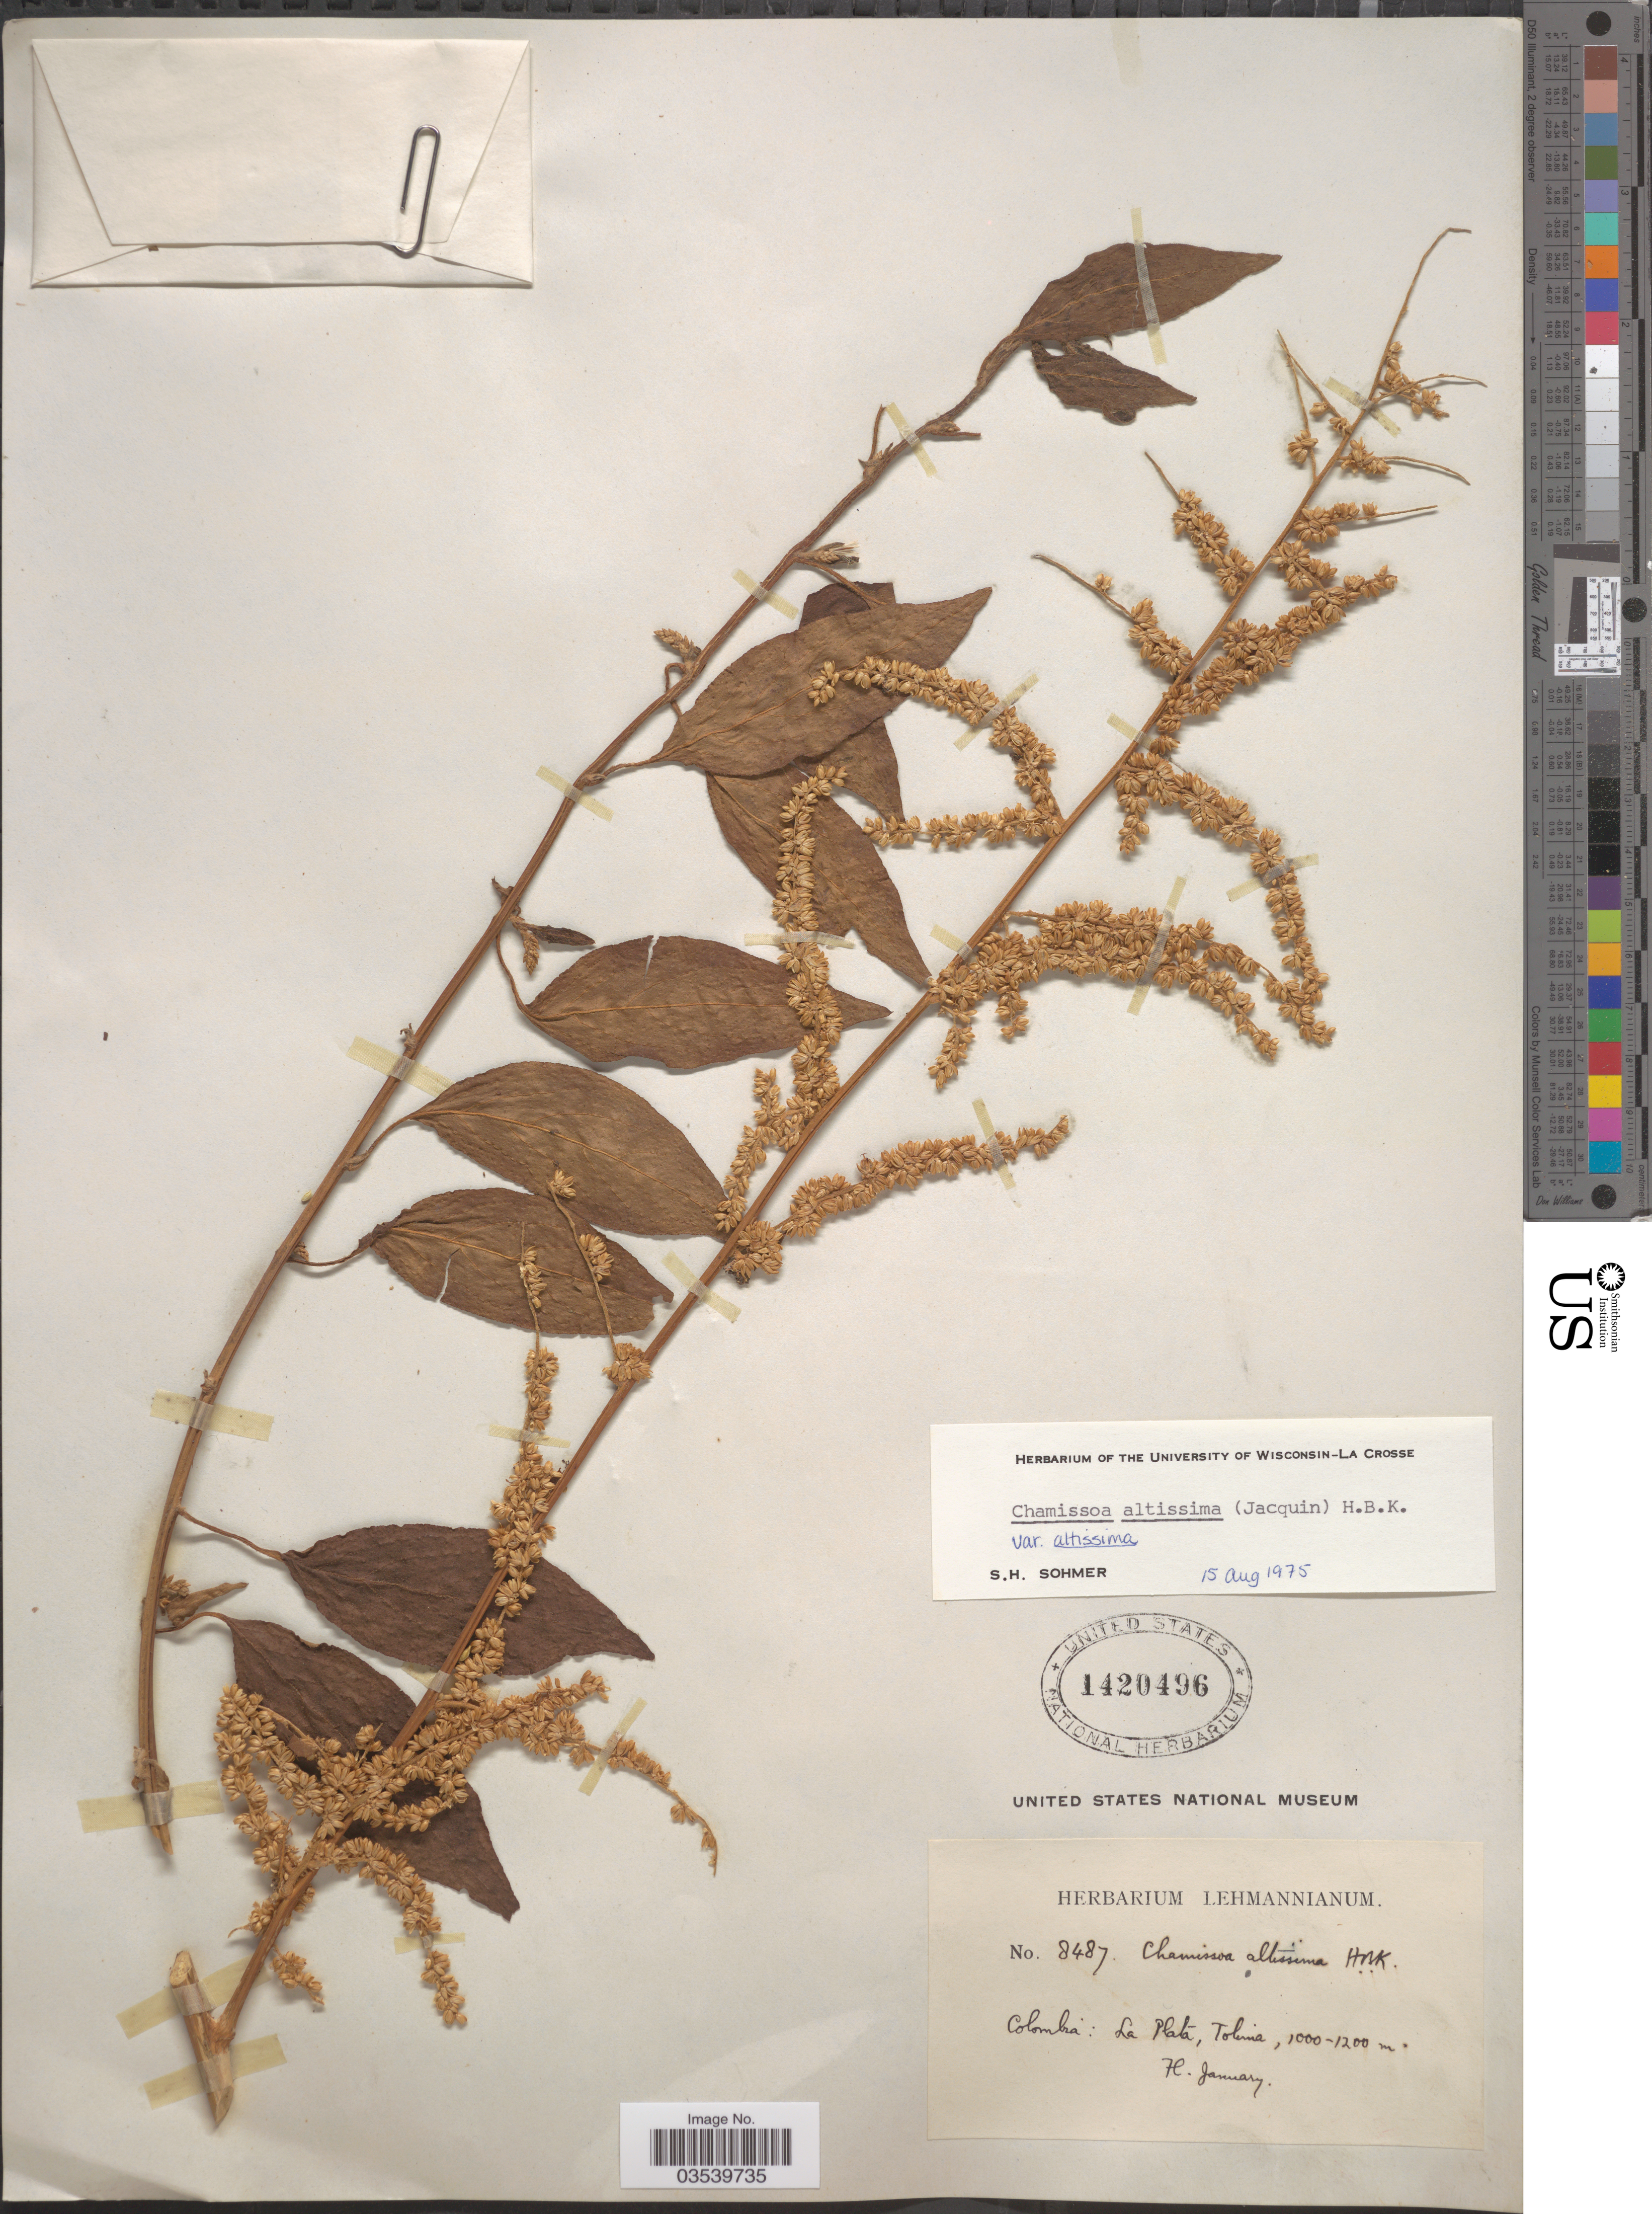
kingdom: Plantae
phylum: Tracheophyta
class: Magnoliopsida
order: Caryophyllales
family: Amaranthaceae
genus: Chamissoa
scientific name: Chamissoa altissima var. altissima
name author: (Jacq.) Kunth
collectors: ex herb. Lehmannianum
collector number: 8487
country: Colombia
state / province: Tolima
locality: La Plata.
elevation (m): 1000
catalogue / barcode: US 1420496